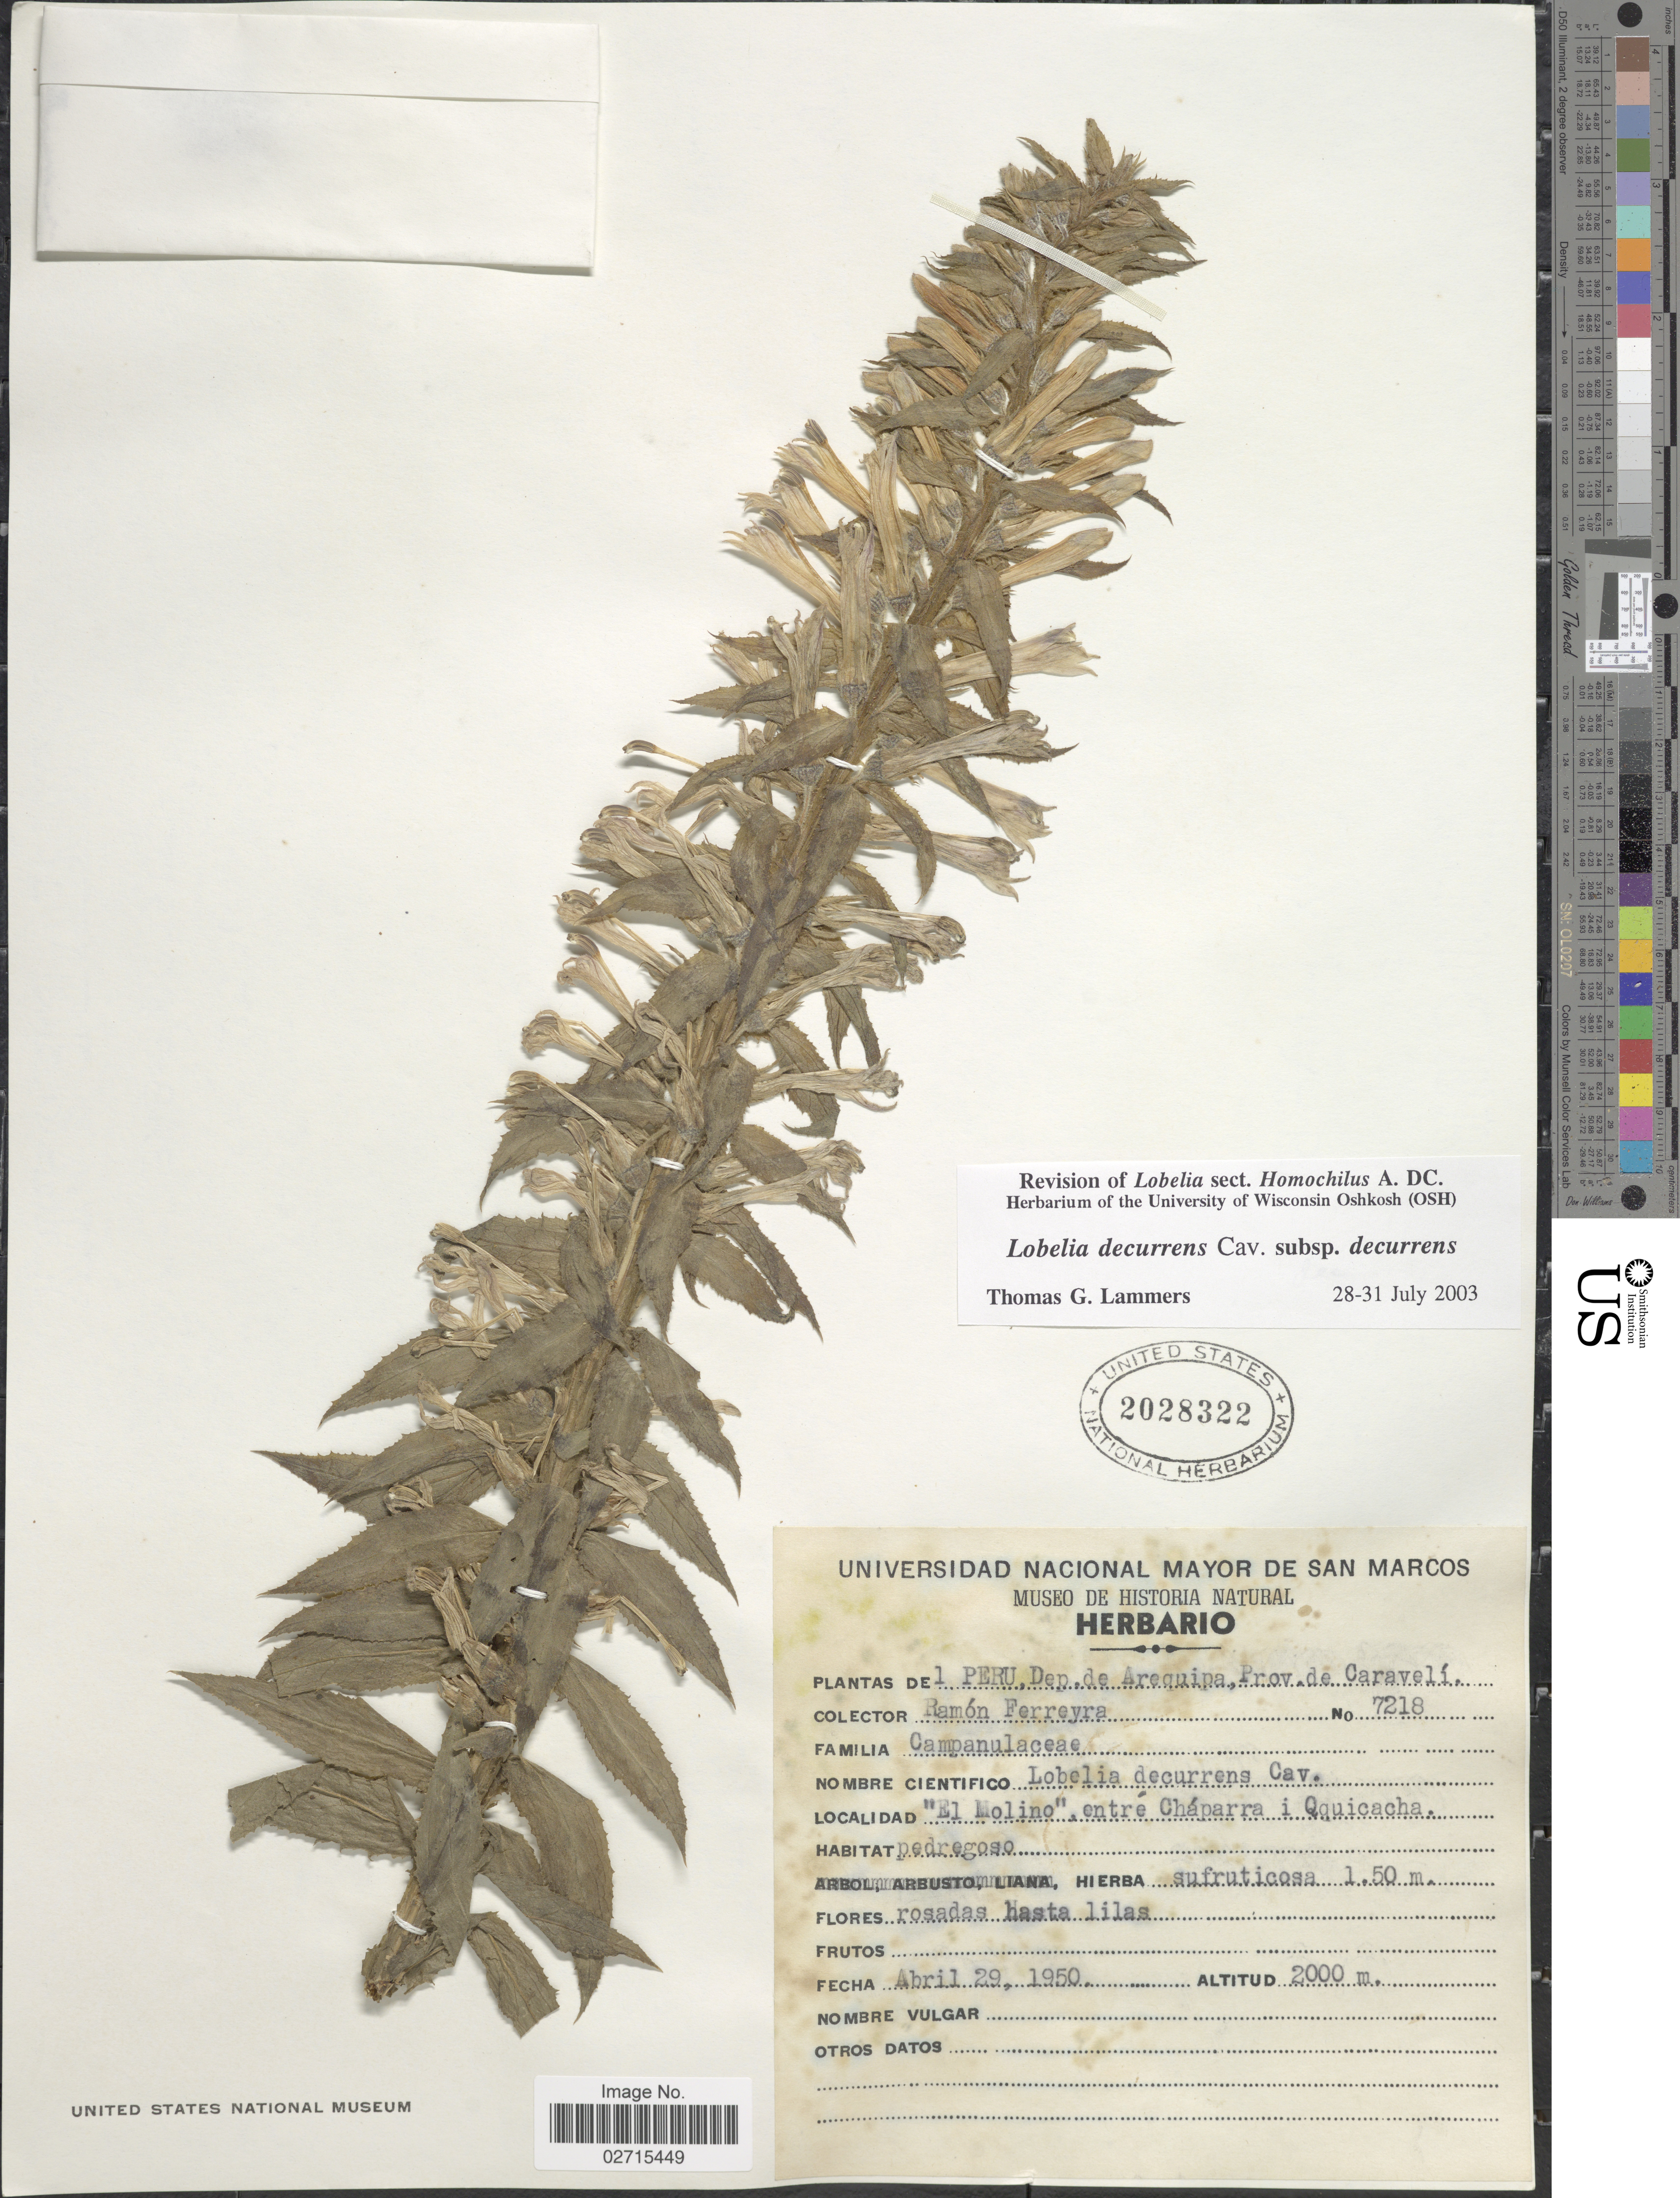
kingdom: Plantae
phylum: Tracheophyta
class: Magnoliopsida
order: Asterales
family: Campanulaceae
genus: Lobelia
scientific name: Lobelia decurrens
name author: Cav.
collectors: R. A. Ferreyra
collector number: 7218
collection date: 1950-04-29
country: Peru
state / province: Arequipa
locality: Dep. de Arequipa, Prov. de Caravelí, 'El Molino', entré Cháparra i Qquicacha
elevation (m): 2000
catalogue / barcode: US 2028322